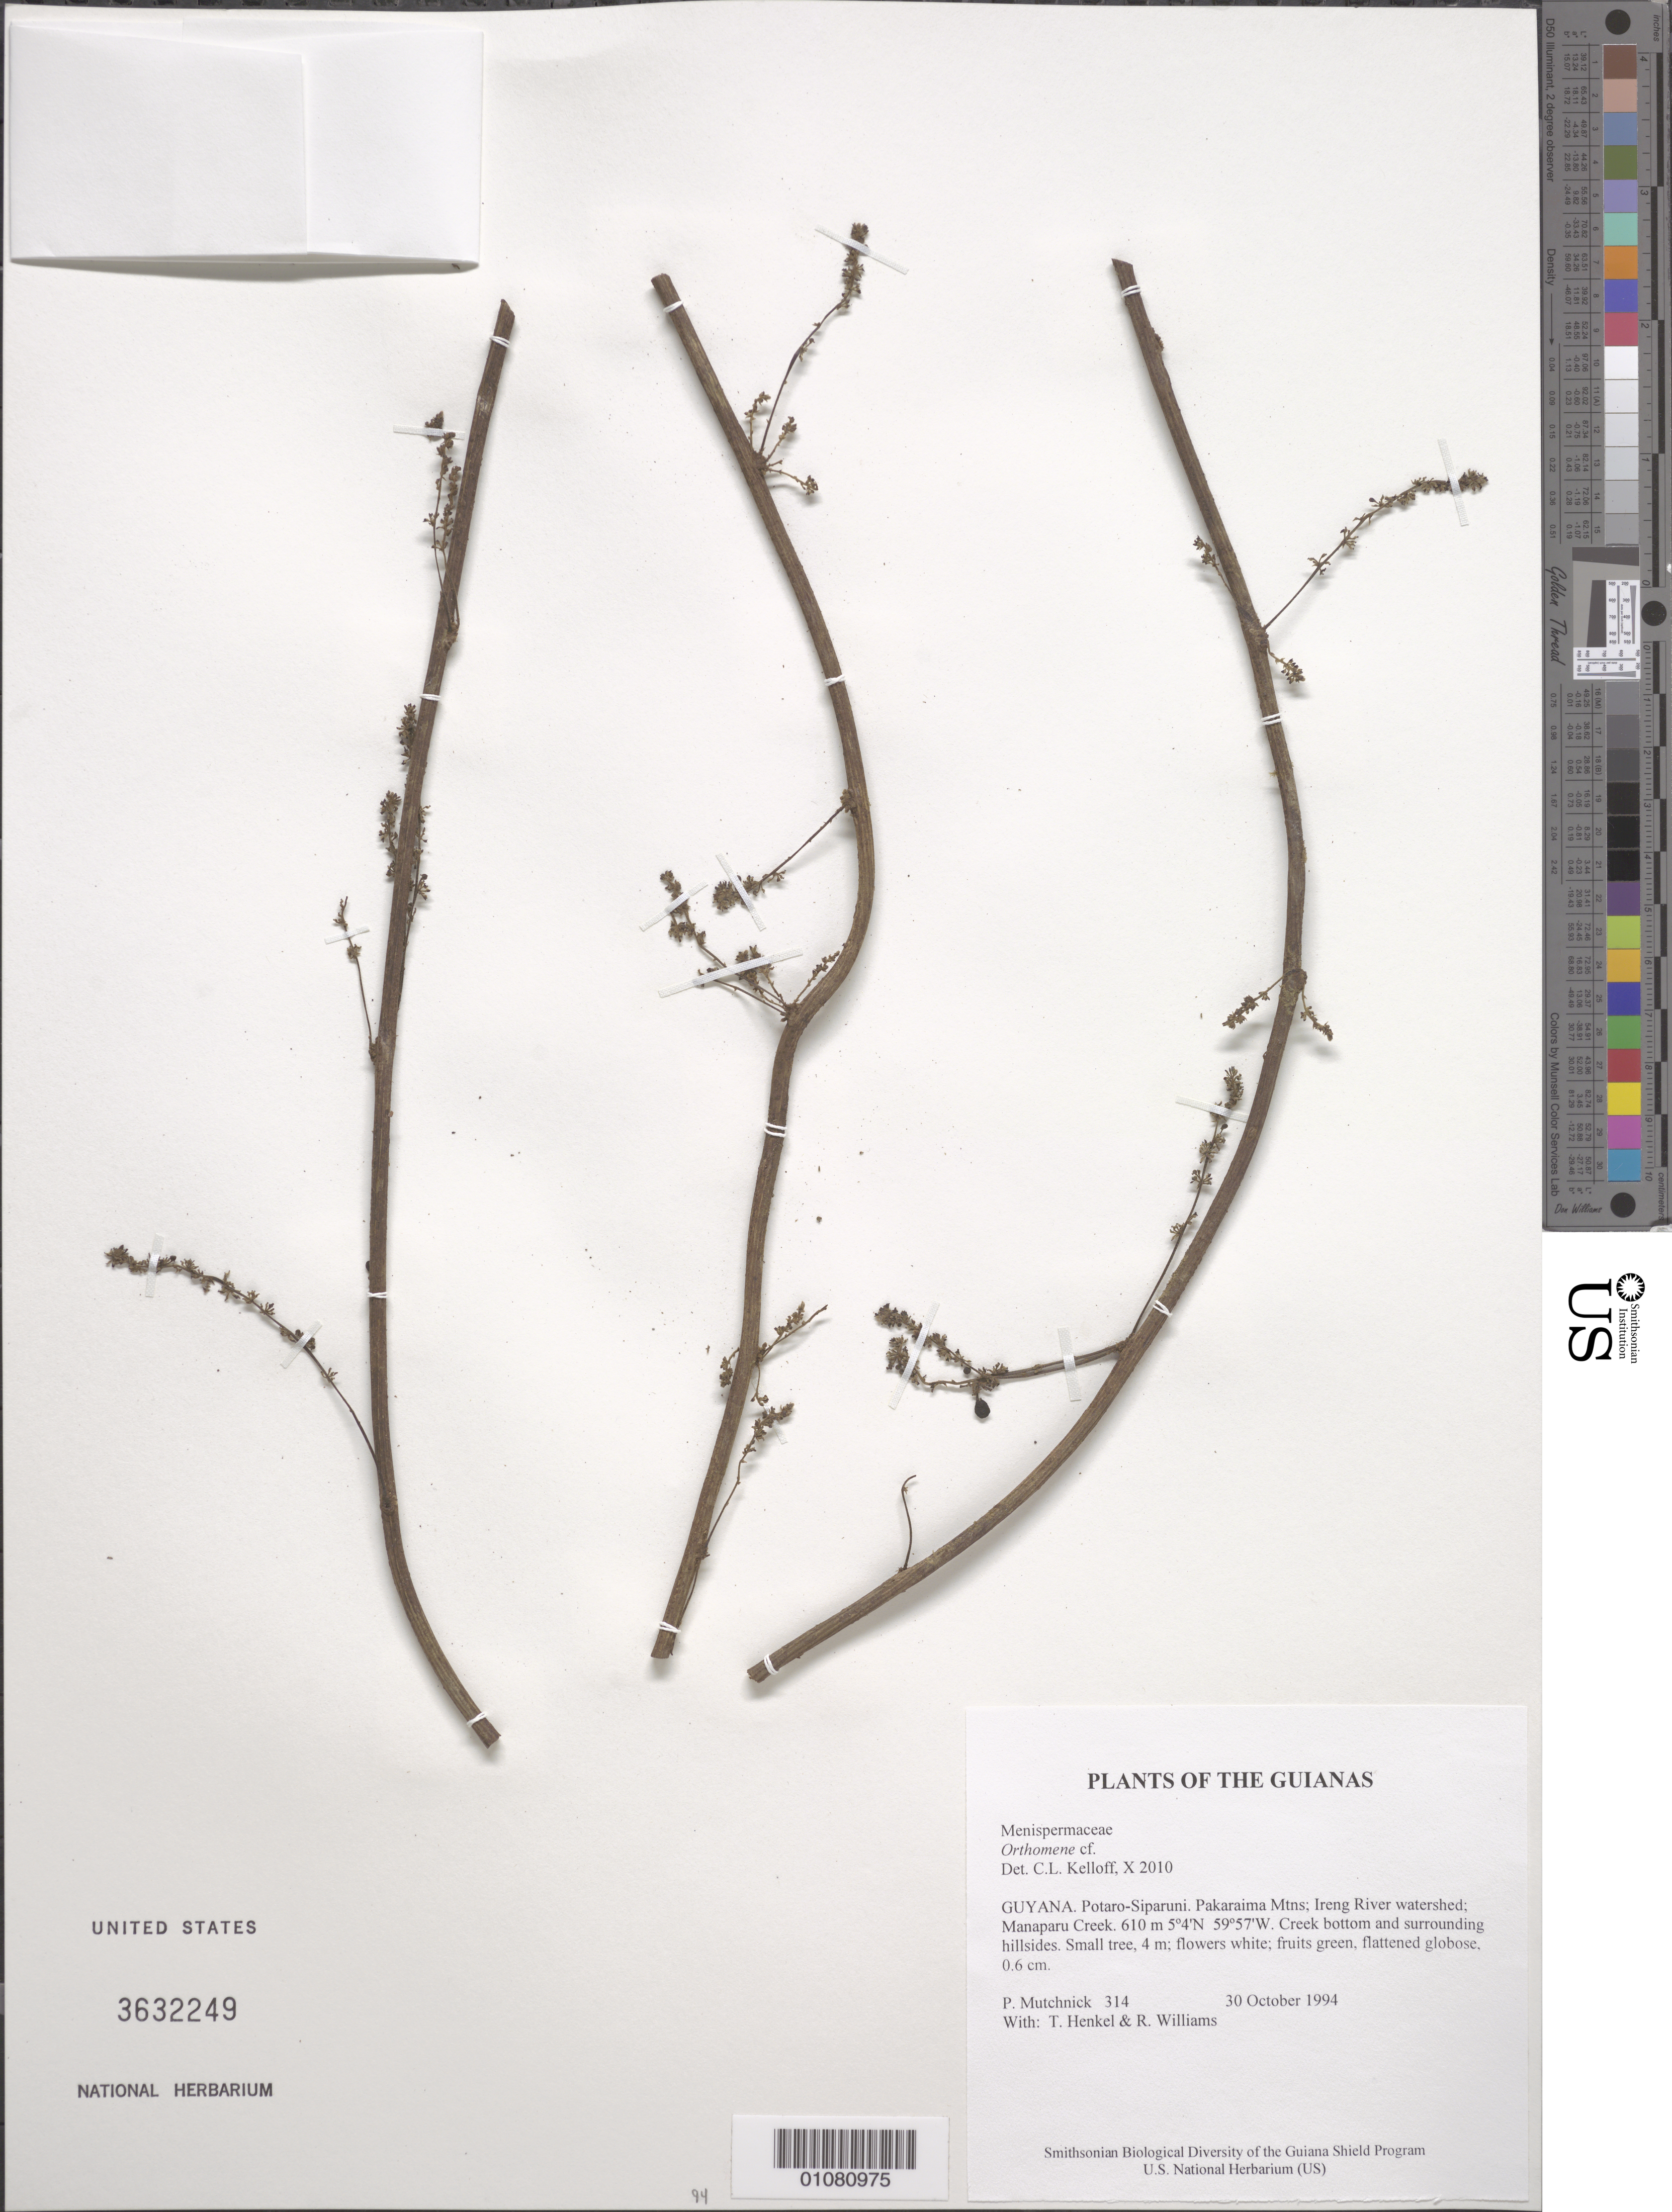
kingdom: Plantae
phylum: Tracheophyta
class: Magnoliopsida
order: Ranunculales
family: Menispermaceae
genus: Odontocarya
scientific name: Odontocarya tamoides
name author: (DC.) Miers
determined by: Acevedo-Rodríguez, P., (BOT), Smithsonian Institution - National Museum of Natural History (UNITED STATES)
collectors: P. Mutchnick, T. Henkel & R. Williams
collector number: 314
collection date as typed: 30 October 1994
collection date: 1994-10-30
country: Guyana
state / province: Potaro-Siparuni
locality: Pakaraima Mtns; Ireng River watershed; Manaparu Creek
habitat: Creek bottom and surrounding hillsides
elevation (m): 610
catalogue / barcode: US 3632249